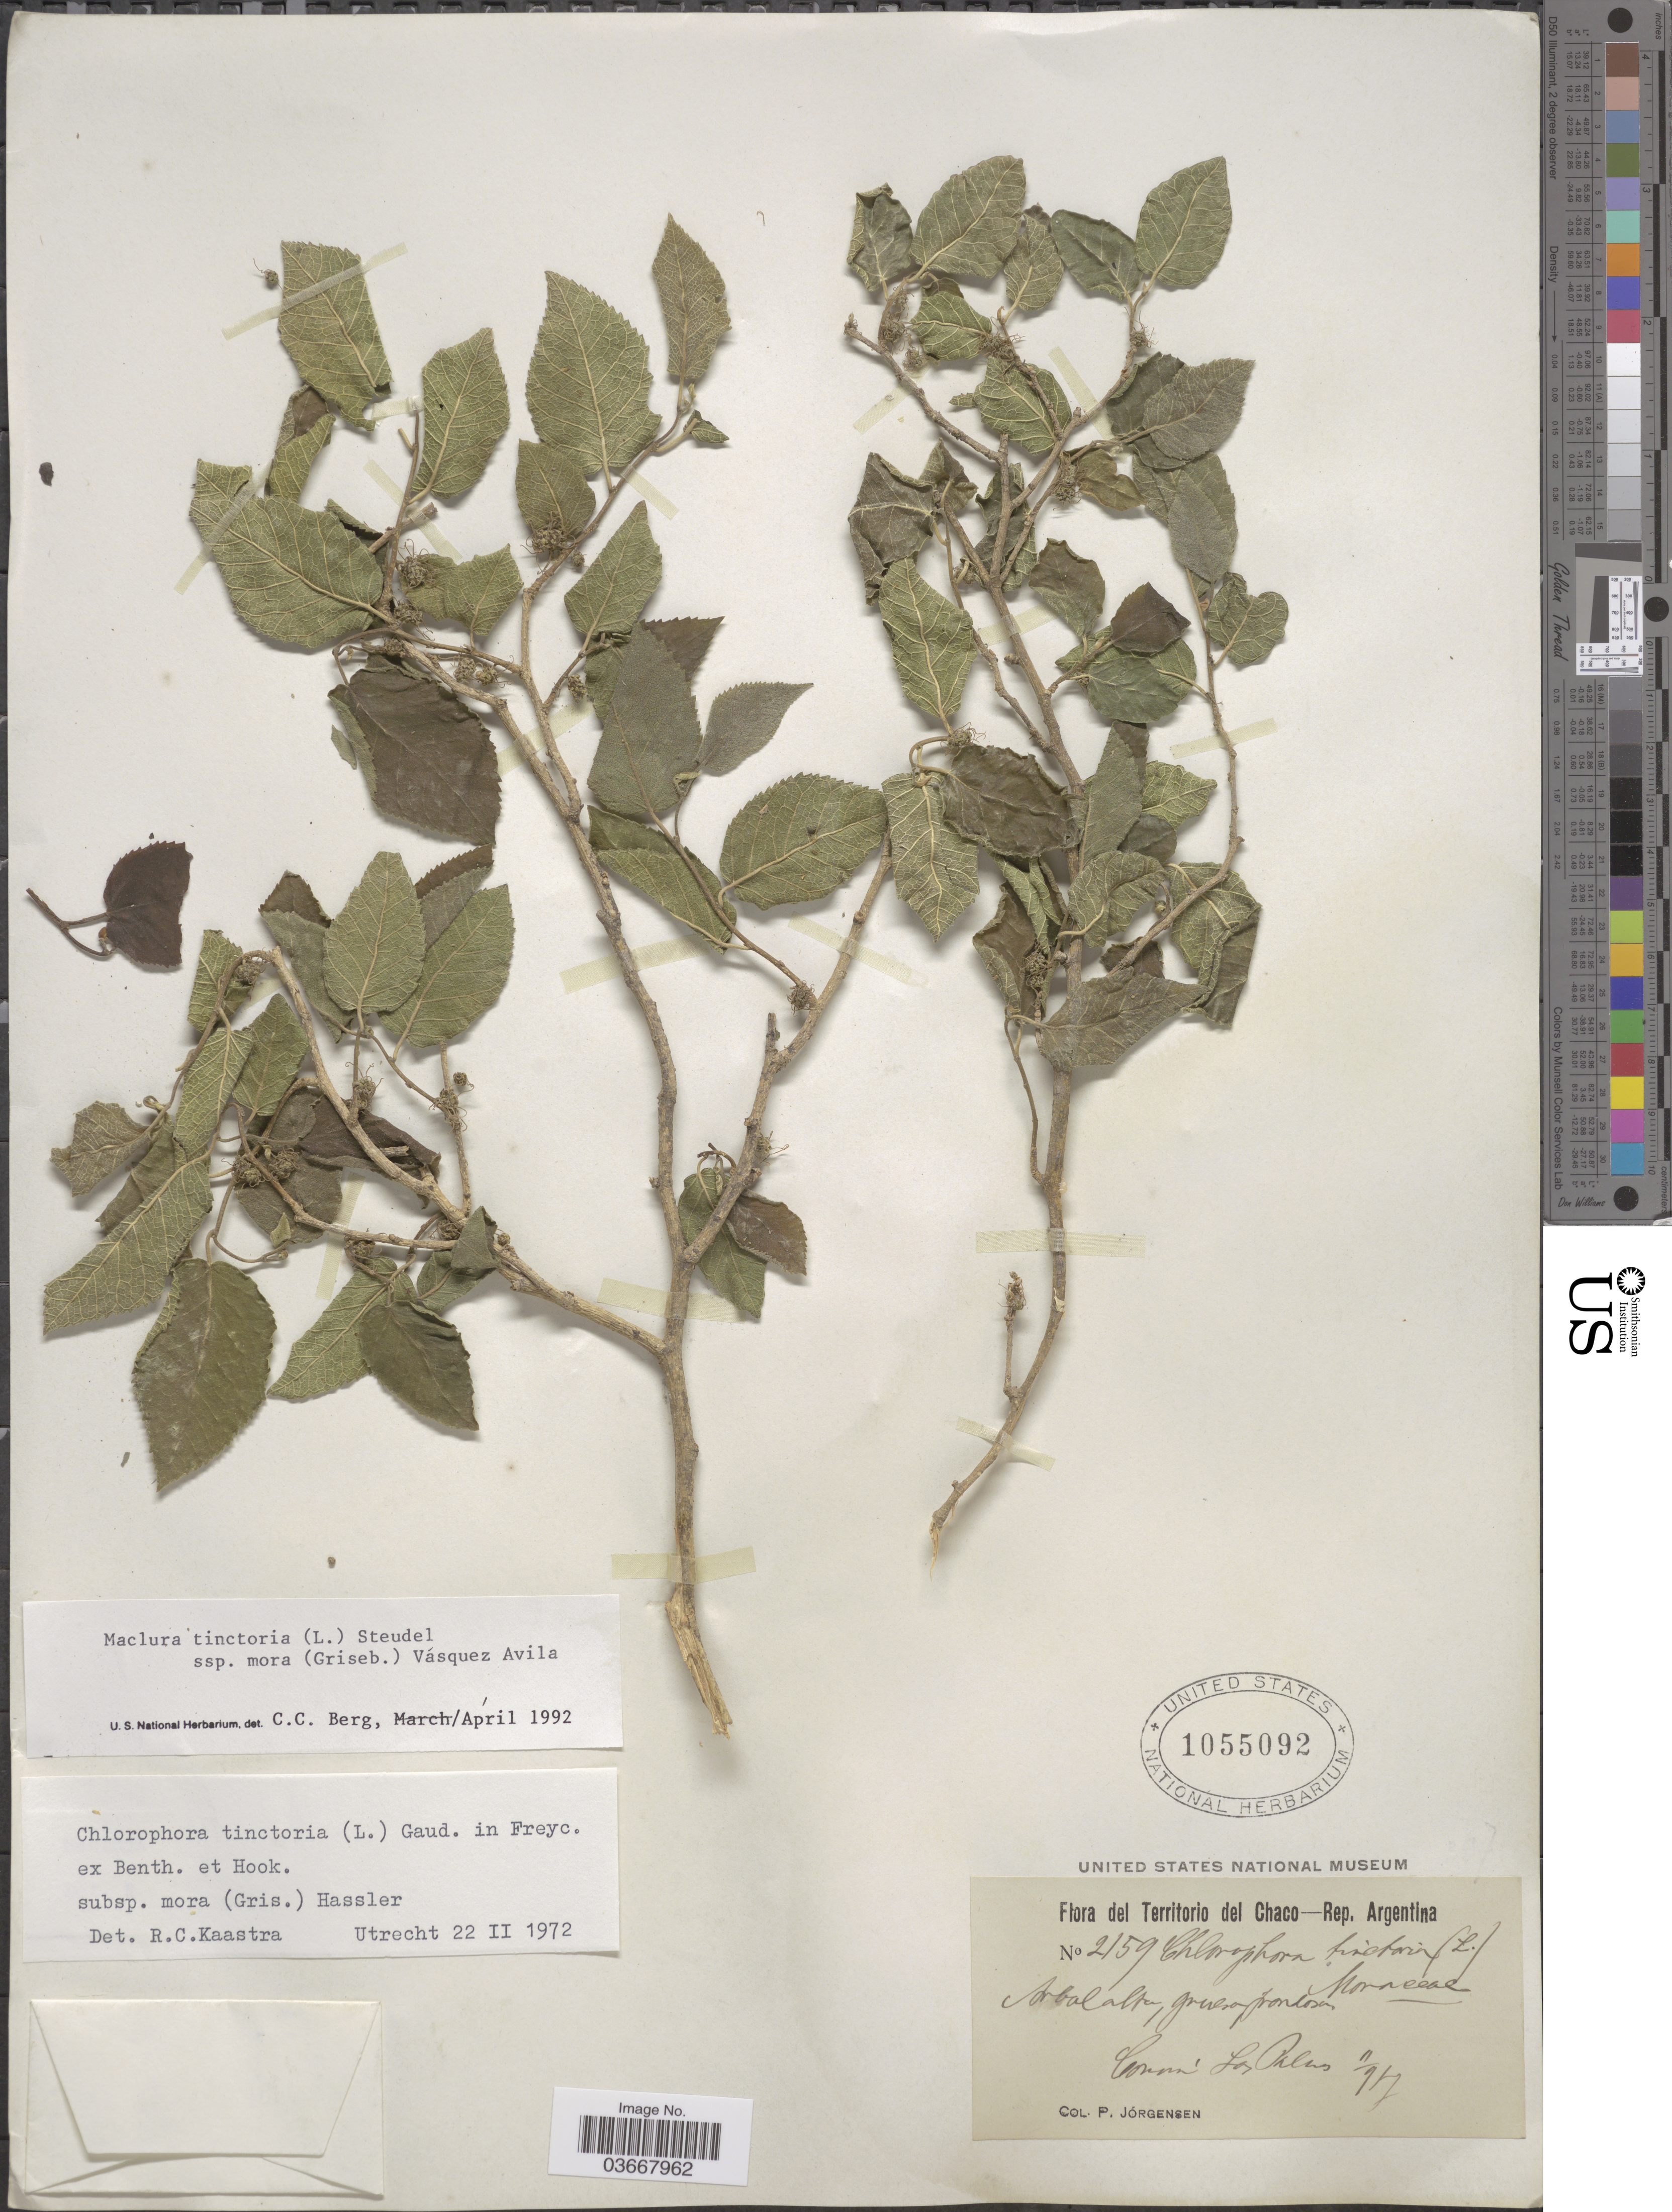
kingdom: Plantae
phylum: Tracheophyta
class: Magnoliopsida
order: Rosales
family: Moraceae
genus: Maclura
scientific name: Maclura tinctoria subsp. mora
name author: (Griseb.) Vázq. Avila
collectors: P. Jörgensen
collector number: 2159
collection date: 1917-11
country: Argentina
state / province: Chaco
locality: Territorio del Chaco. Comun Las Palmas.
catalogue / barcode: US 1055092